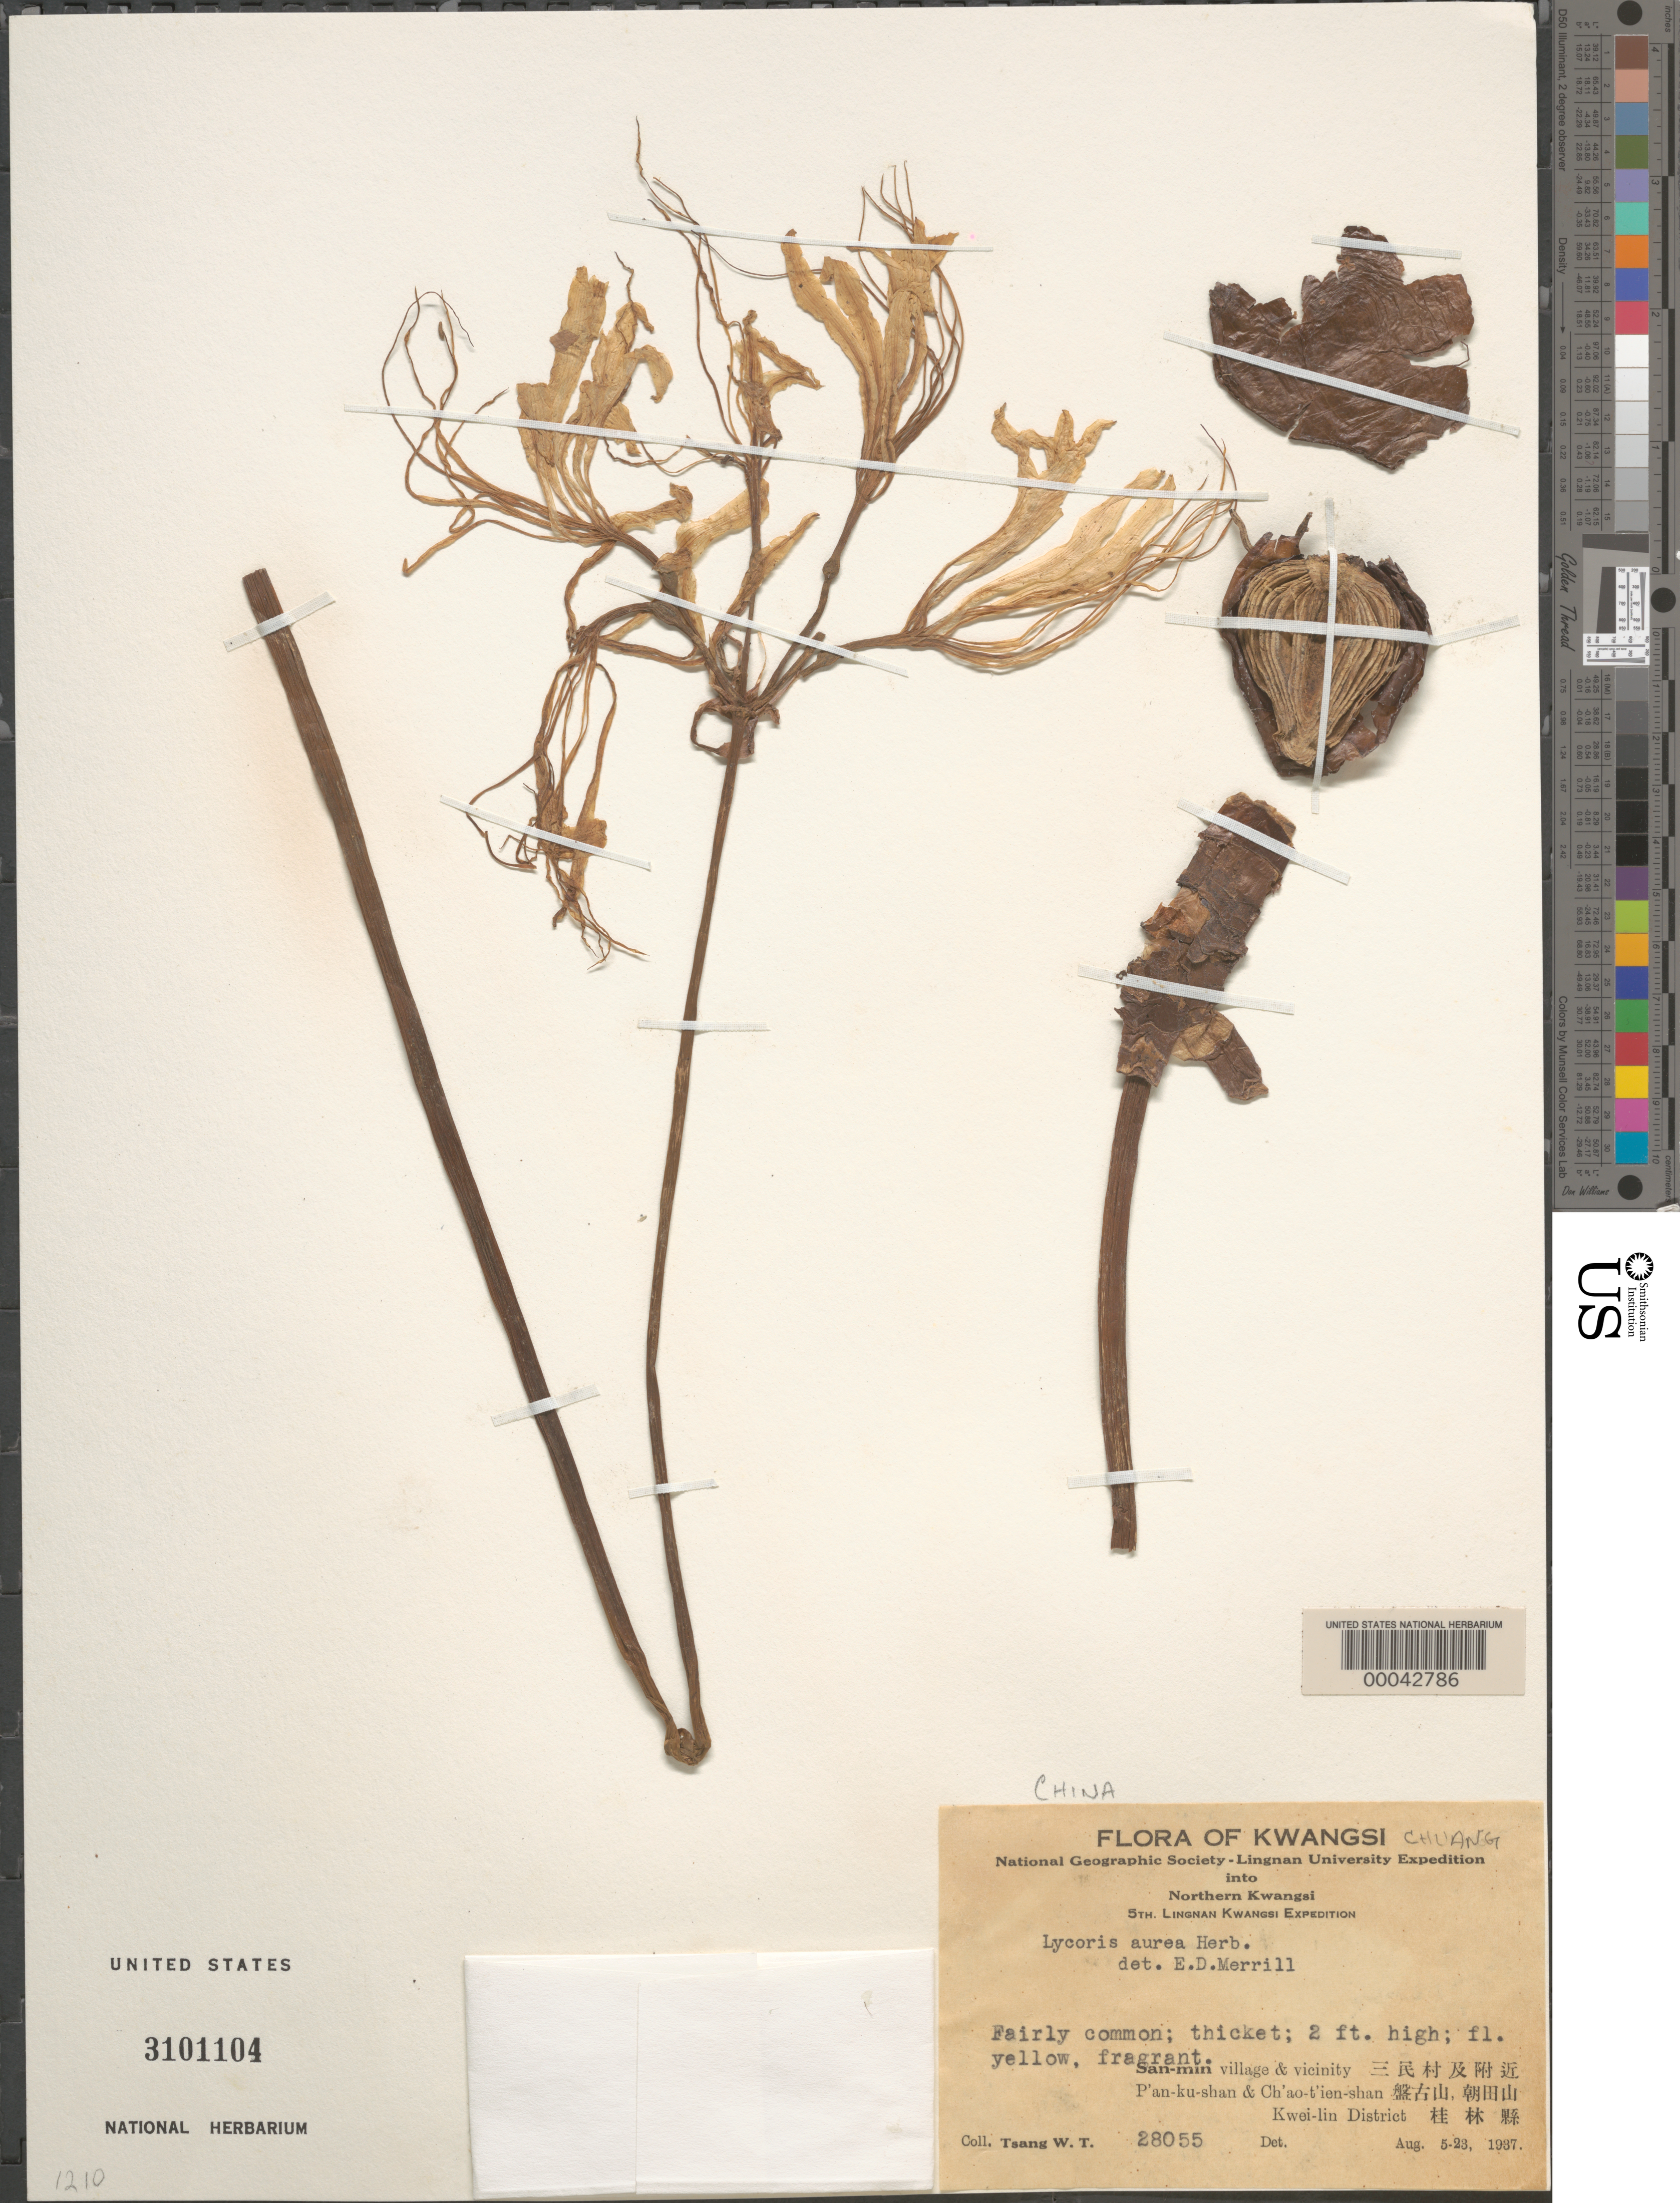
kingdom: Plantae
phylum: Tracheophyta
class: Liliopsida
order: Asparagales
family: Amaryllidaceae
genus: Lycoris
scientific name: Lycoris aurea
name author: Herb.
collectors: W. T. Tsang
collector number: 28055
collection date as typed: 05 Aug 1937 to 23 Aug 1937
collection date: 1937-08-05/1937-08-23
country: China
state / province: Guangxi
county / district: Guilin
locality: Kweilin dist., san-min village and vicinity; p'an-ku-shan and ch'ao-t'ien-shan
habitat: Thicket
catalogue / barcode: US 3101104